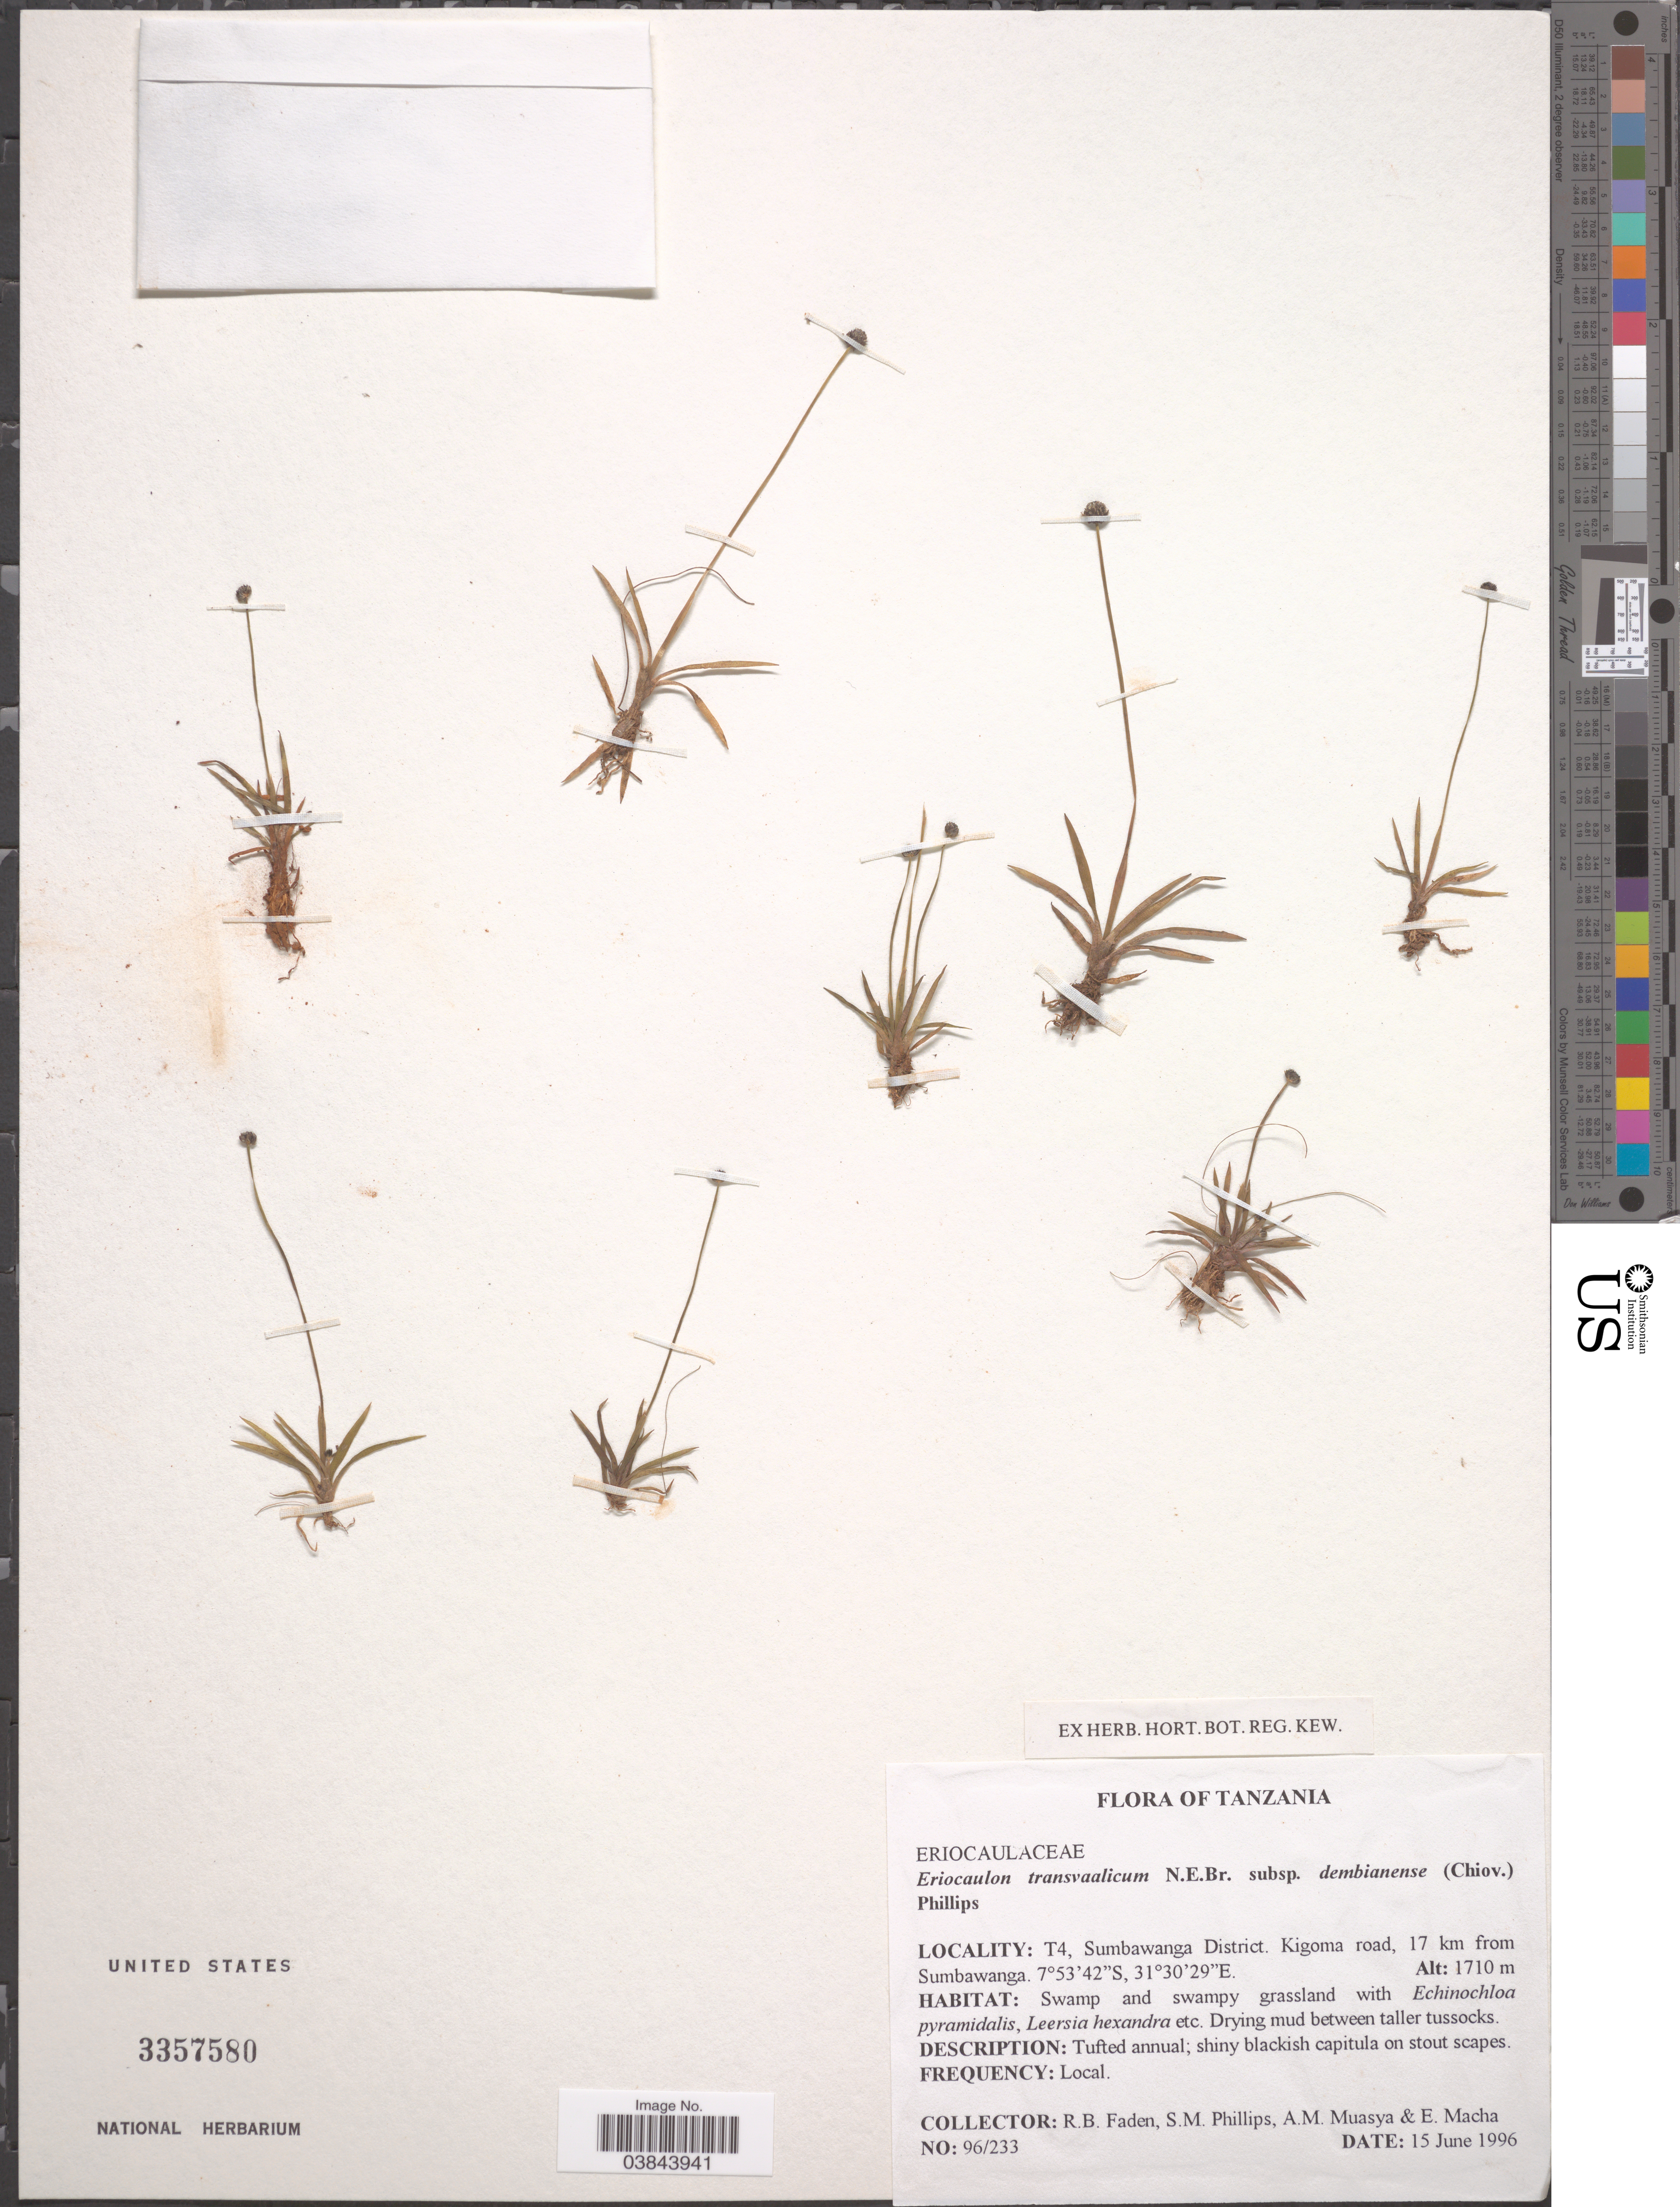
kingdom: Plantae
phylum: Tracheophyta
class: Liliopsida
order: Poales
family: Eriocaulaceae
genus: Eriocaulon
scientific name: Eriocaulon transvaalicum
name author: N.E. Br.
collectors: R. B. Faden, S. M. Phillips, A. Muasya & E. Macha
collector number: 96/233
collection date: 1996-06-15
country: Tanzania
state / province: Kigoma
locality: T4, Sumbawanga District. Kigoma road, 17 km from Sumbawanga.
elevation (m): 1710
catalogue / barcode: US 3357580